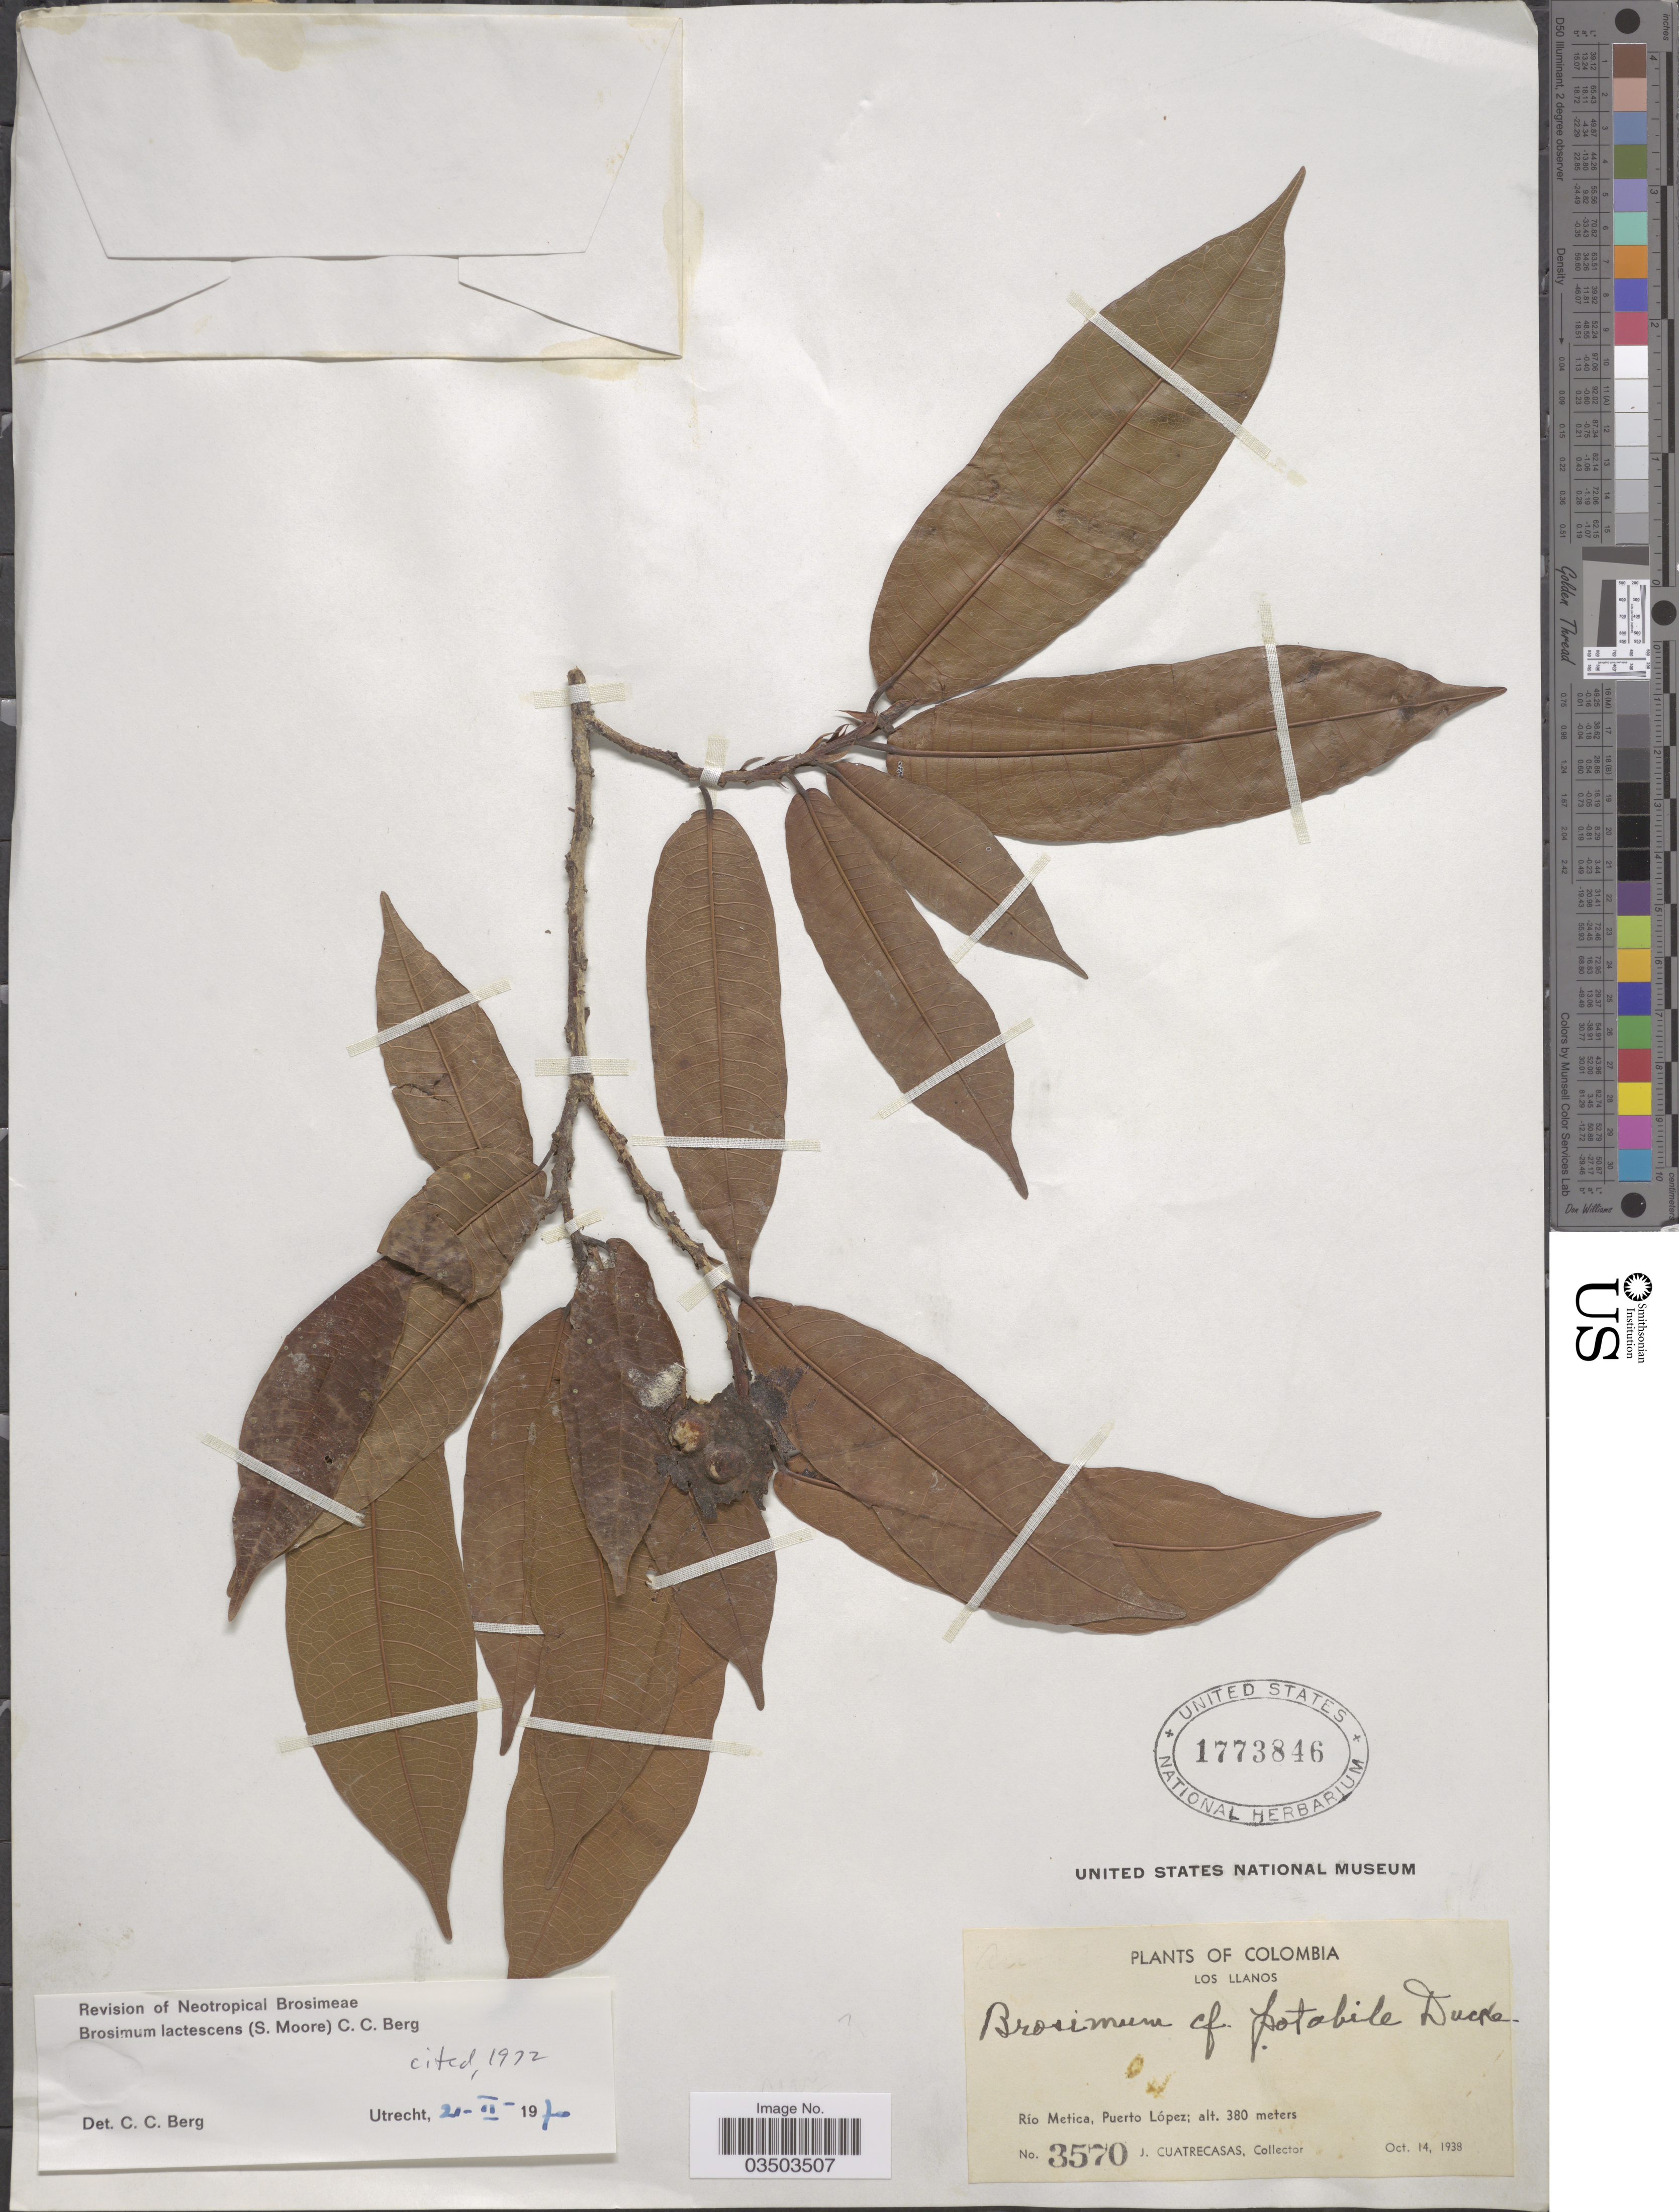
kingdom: Plantae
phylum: Tracheophyta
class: Magnoliopsida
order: Rosales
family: Moraceae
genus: Brosimum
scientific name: Brosimum lactescens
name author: (S. Moore) C.C. Berg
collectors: J. Cuatrecasas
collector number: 3570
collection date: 1938-10-14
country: Colombia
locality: Los Llanos. Río Metica, Puerto López.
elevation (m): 380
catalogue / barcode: US 1773846